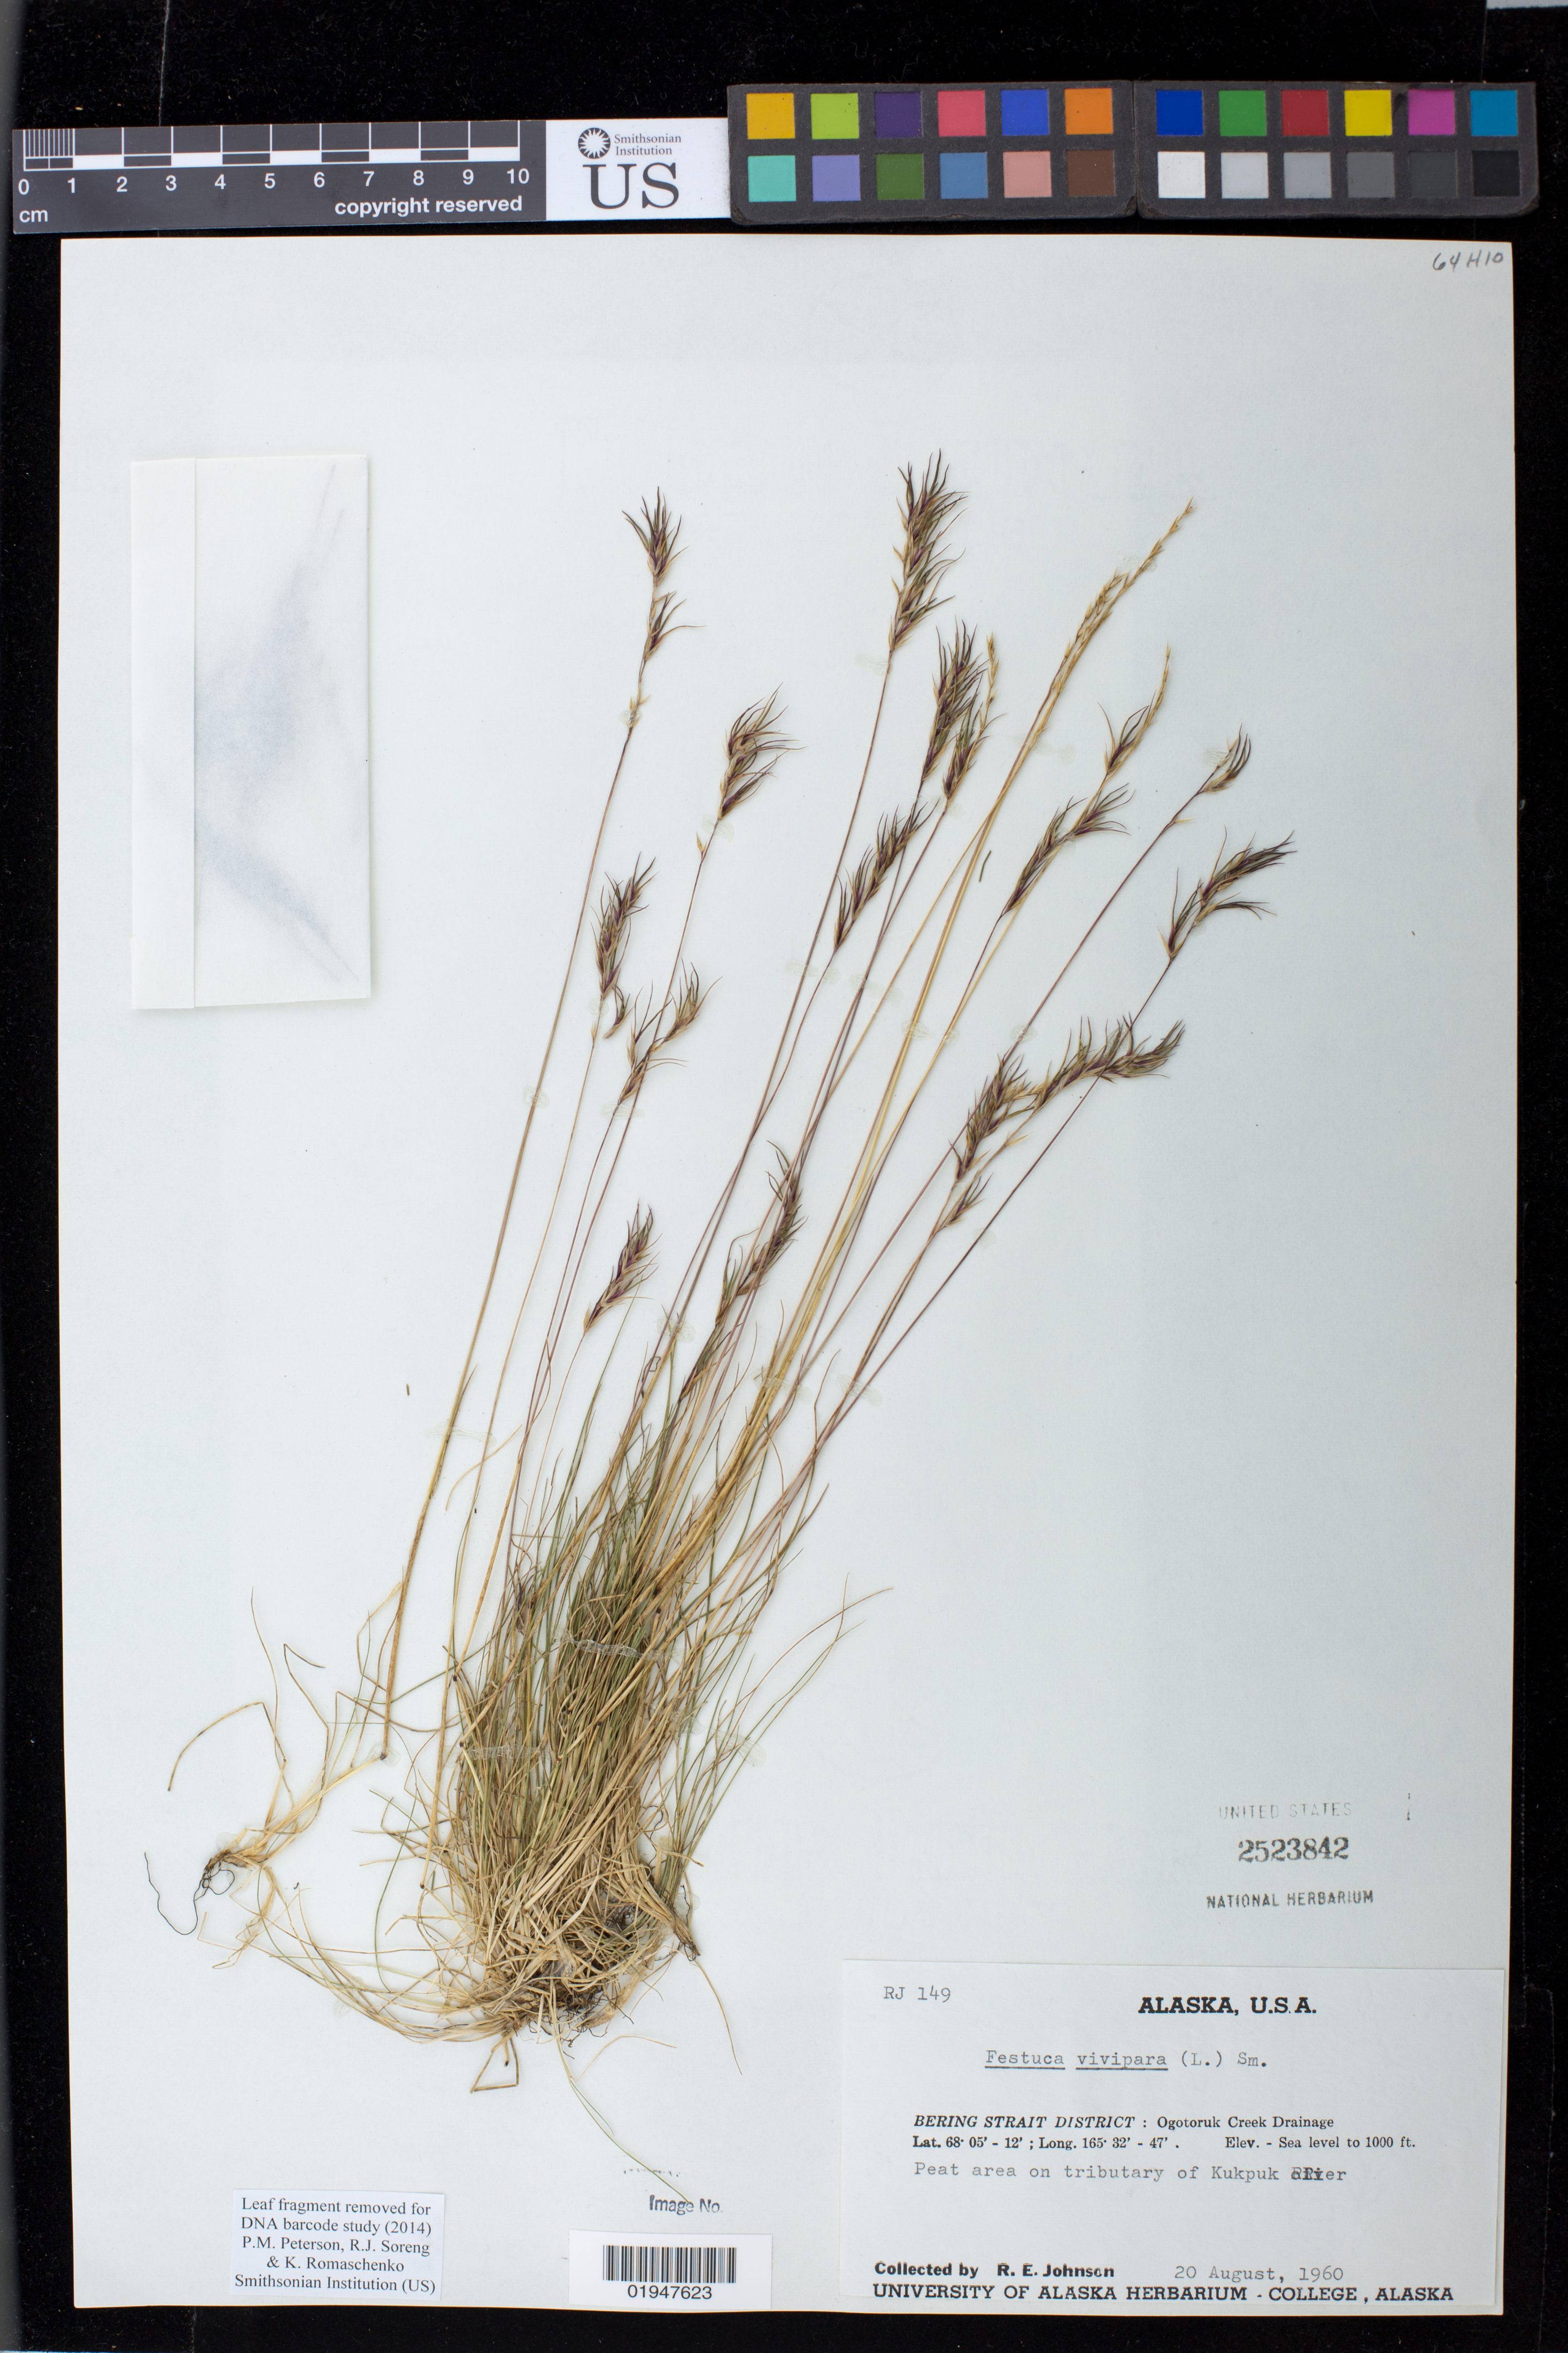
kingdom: Plantae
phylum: Tracheophyta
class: Liliopsida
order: Poales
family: Poaceae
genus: Festuca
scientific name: Festuca vivipara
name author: (L.) Sm.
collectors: R. Johnson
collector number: RJ 149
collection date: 1960-08-20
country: United States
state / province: Alaska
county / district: North Slope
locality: BERING STRAIT DISTRICT: Ogotoruk Creek Drainage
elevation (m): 0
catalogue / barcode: US 2523842